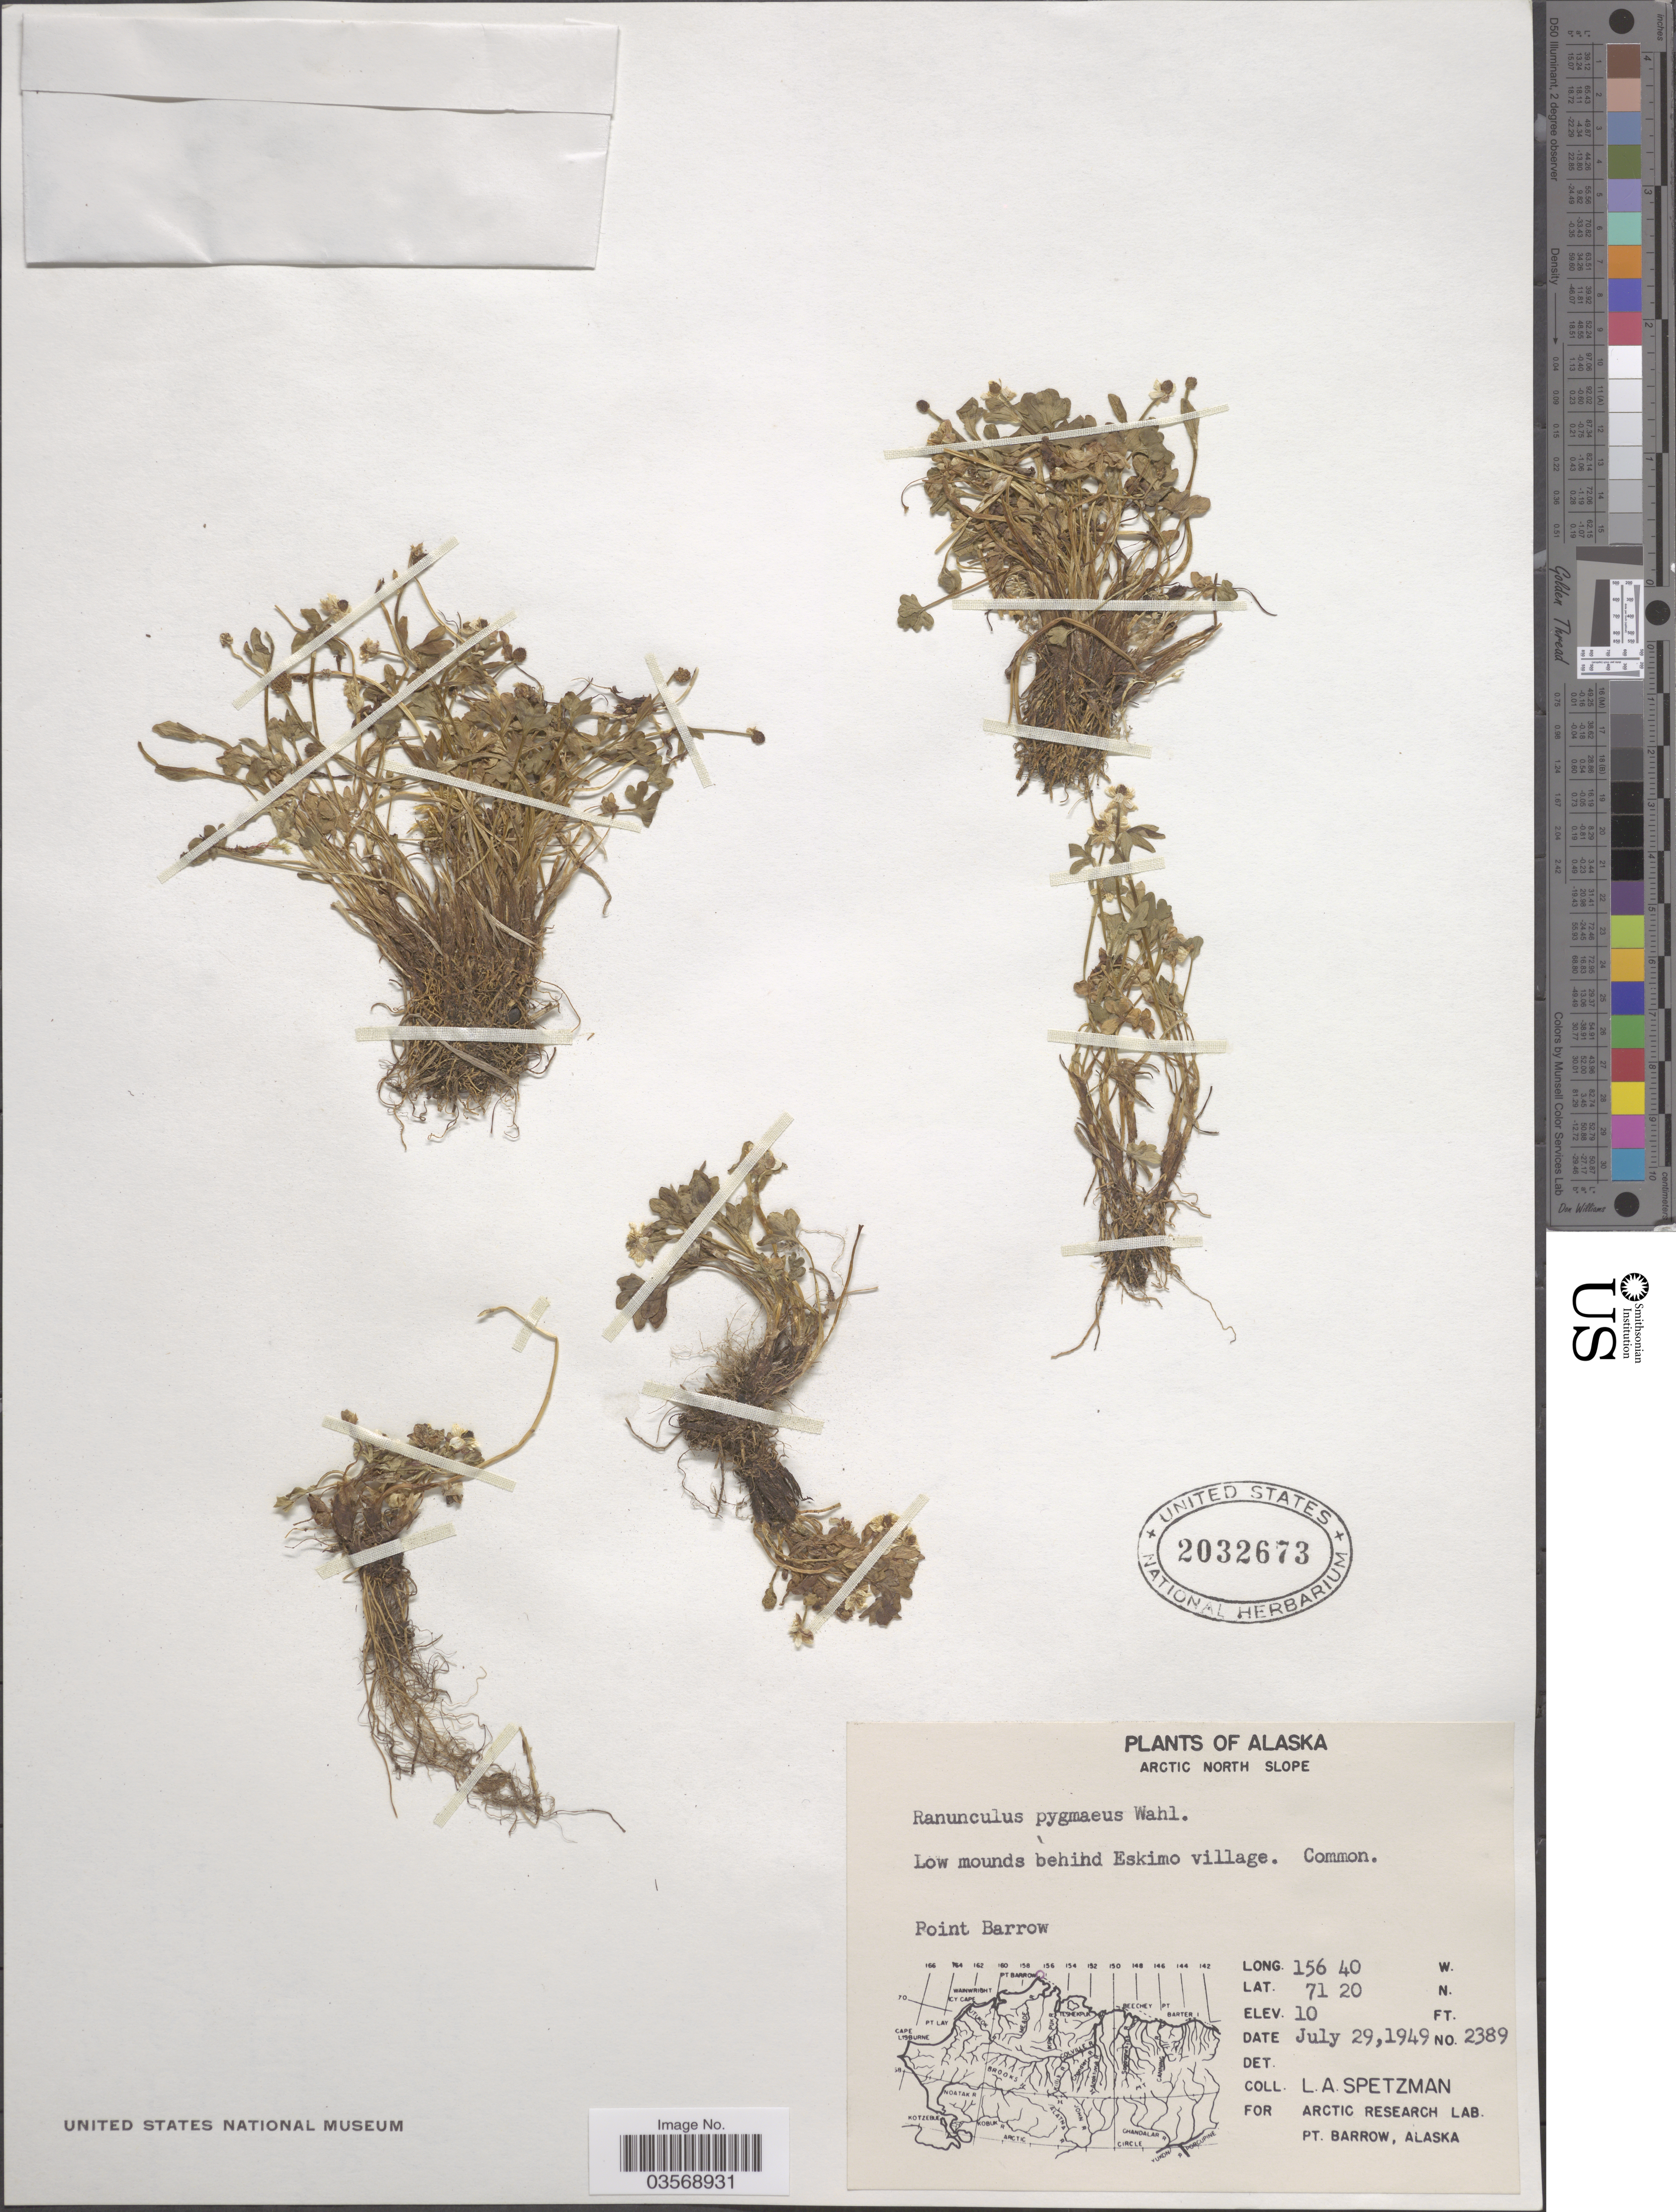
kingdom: Plantae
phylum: Tracheophyta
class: Magnoliopsida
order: Ranunculales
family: Ranunculaceae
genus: Ranunculus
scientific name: Ranunculus pygmaeus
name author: Wahlenb.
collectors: L. Spetzman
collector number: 2389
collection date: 1949-07-29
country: United States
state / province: Alaska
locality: Arctic North Slope. Point Barrow.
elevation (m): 3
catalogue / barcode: US 2032673